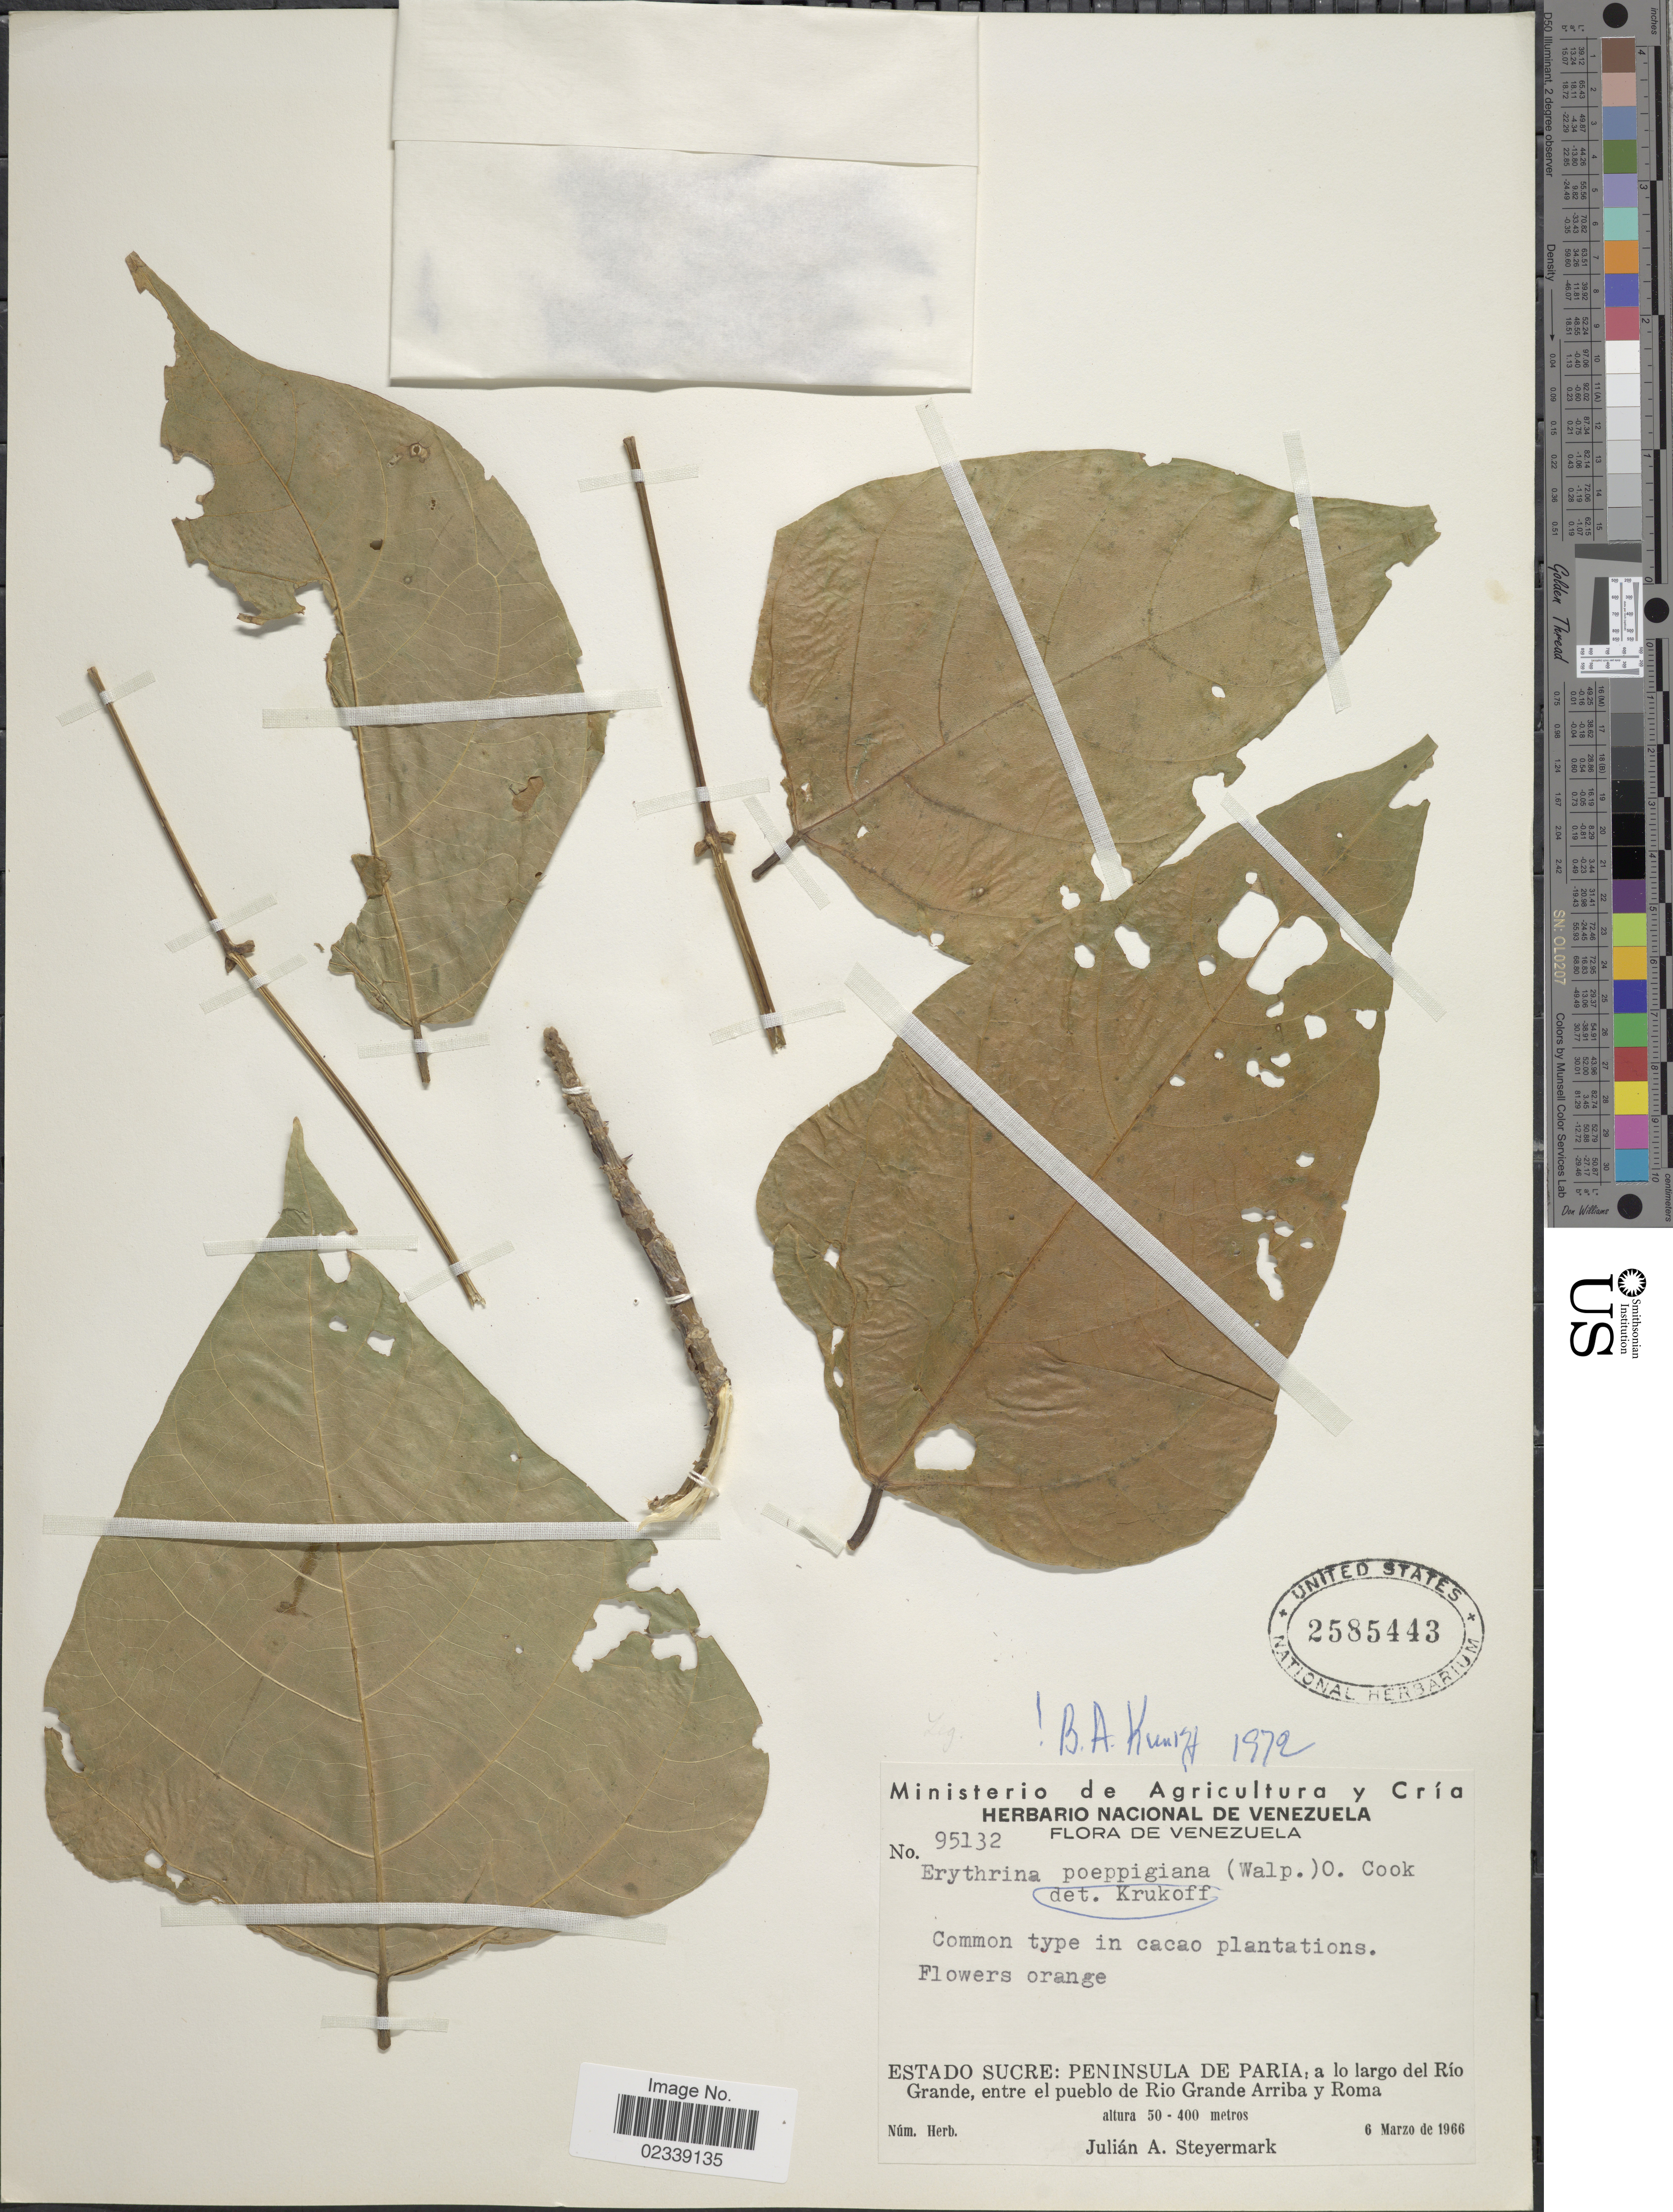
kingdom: Plantae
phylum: Tracheophyta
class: Magnoliopsida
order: Fabales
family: Fabaceae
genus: Erythrina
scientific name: Erythrina poeppigiana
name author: (Walp.) O.F. Cook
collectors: J. Steyermark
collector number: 95132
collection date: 1966-03-06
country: Venezuela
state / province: Sucre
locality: Peninsula de Paria, a lo largo del Rio Grande, entre el pueblo de Rio Grande Arriba y Roma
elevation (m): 50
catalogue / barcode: US 2585443